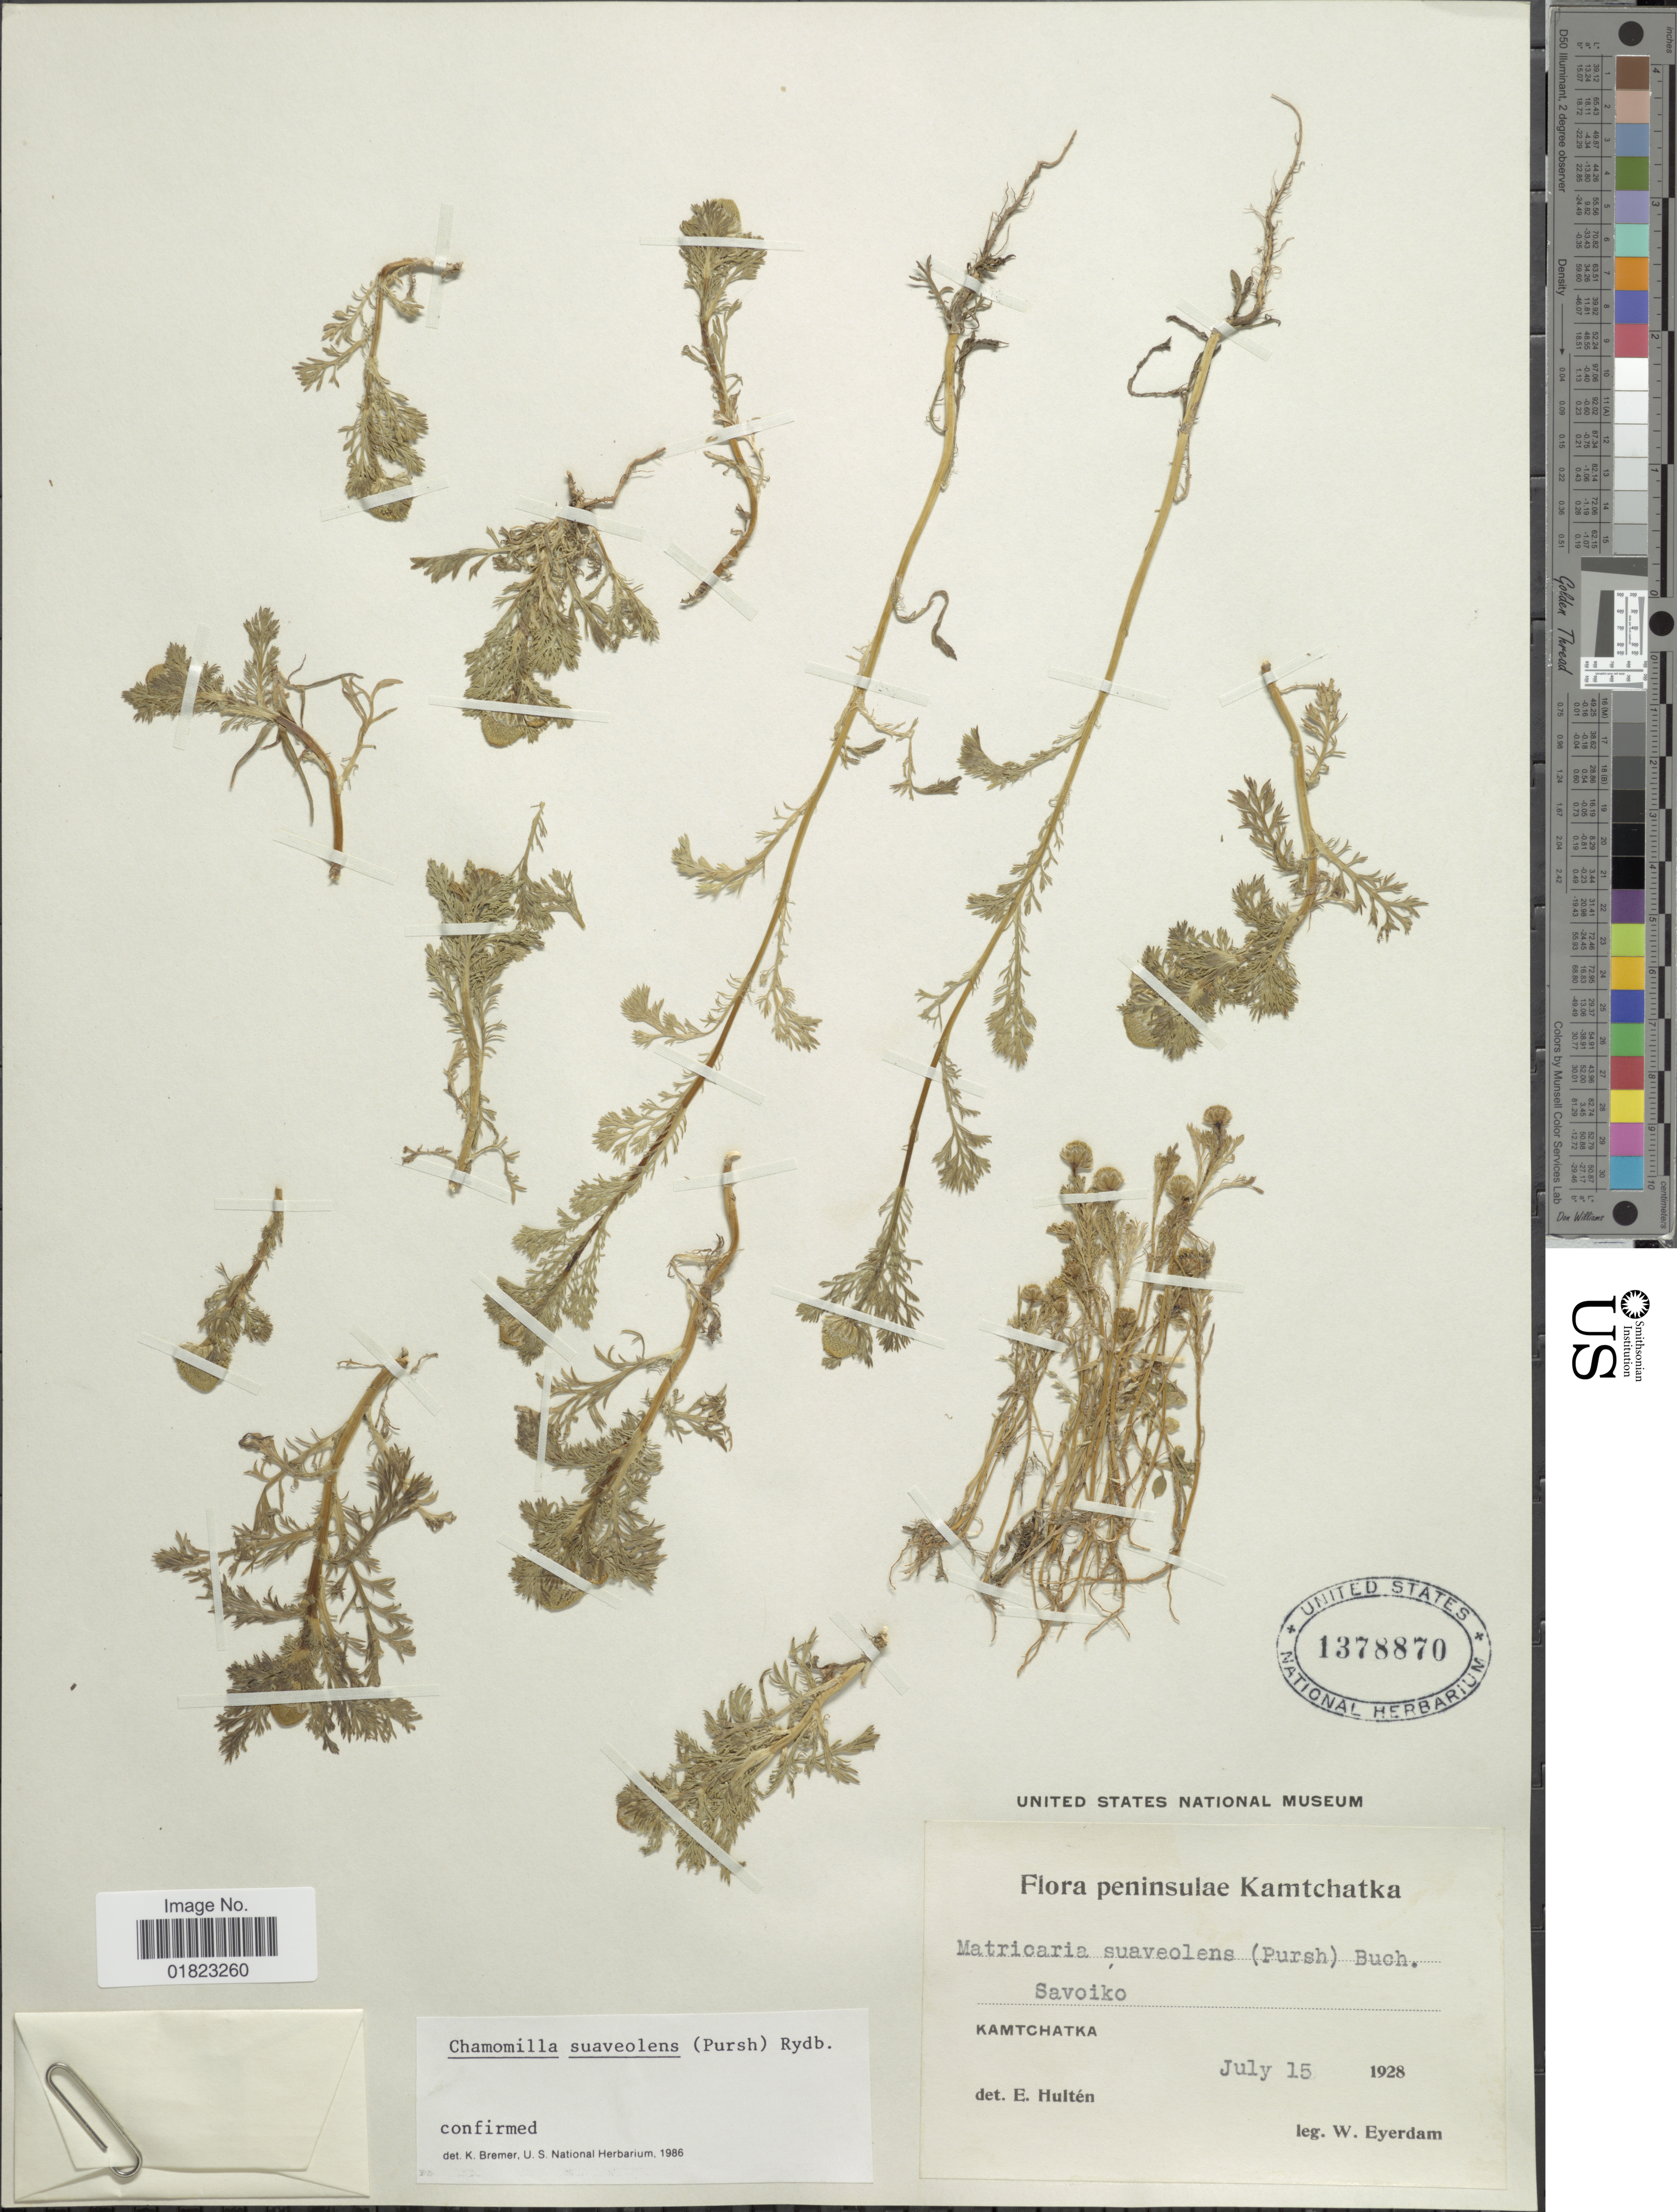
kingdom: Plantae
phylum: Tracheophyta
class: Magnoliopsida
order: Asterales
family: Asteraceae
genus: Matricaria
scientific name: Matricaria matricarioides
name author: (Less.) Porter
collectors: W. J. Eyerdam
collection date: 1928-07-15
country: Russian Federation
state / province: Kamchatka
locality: Savoiko, Kamtchatka.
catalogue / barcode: US 1378870